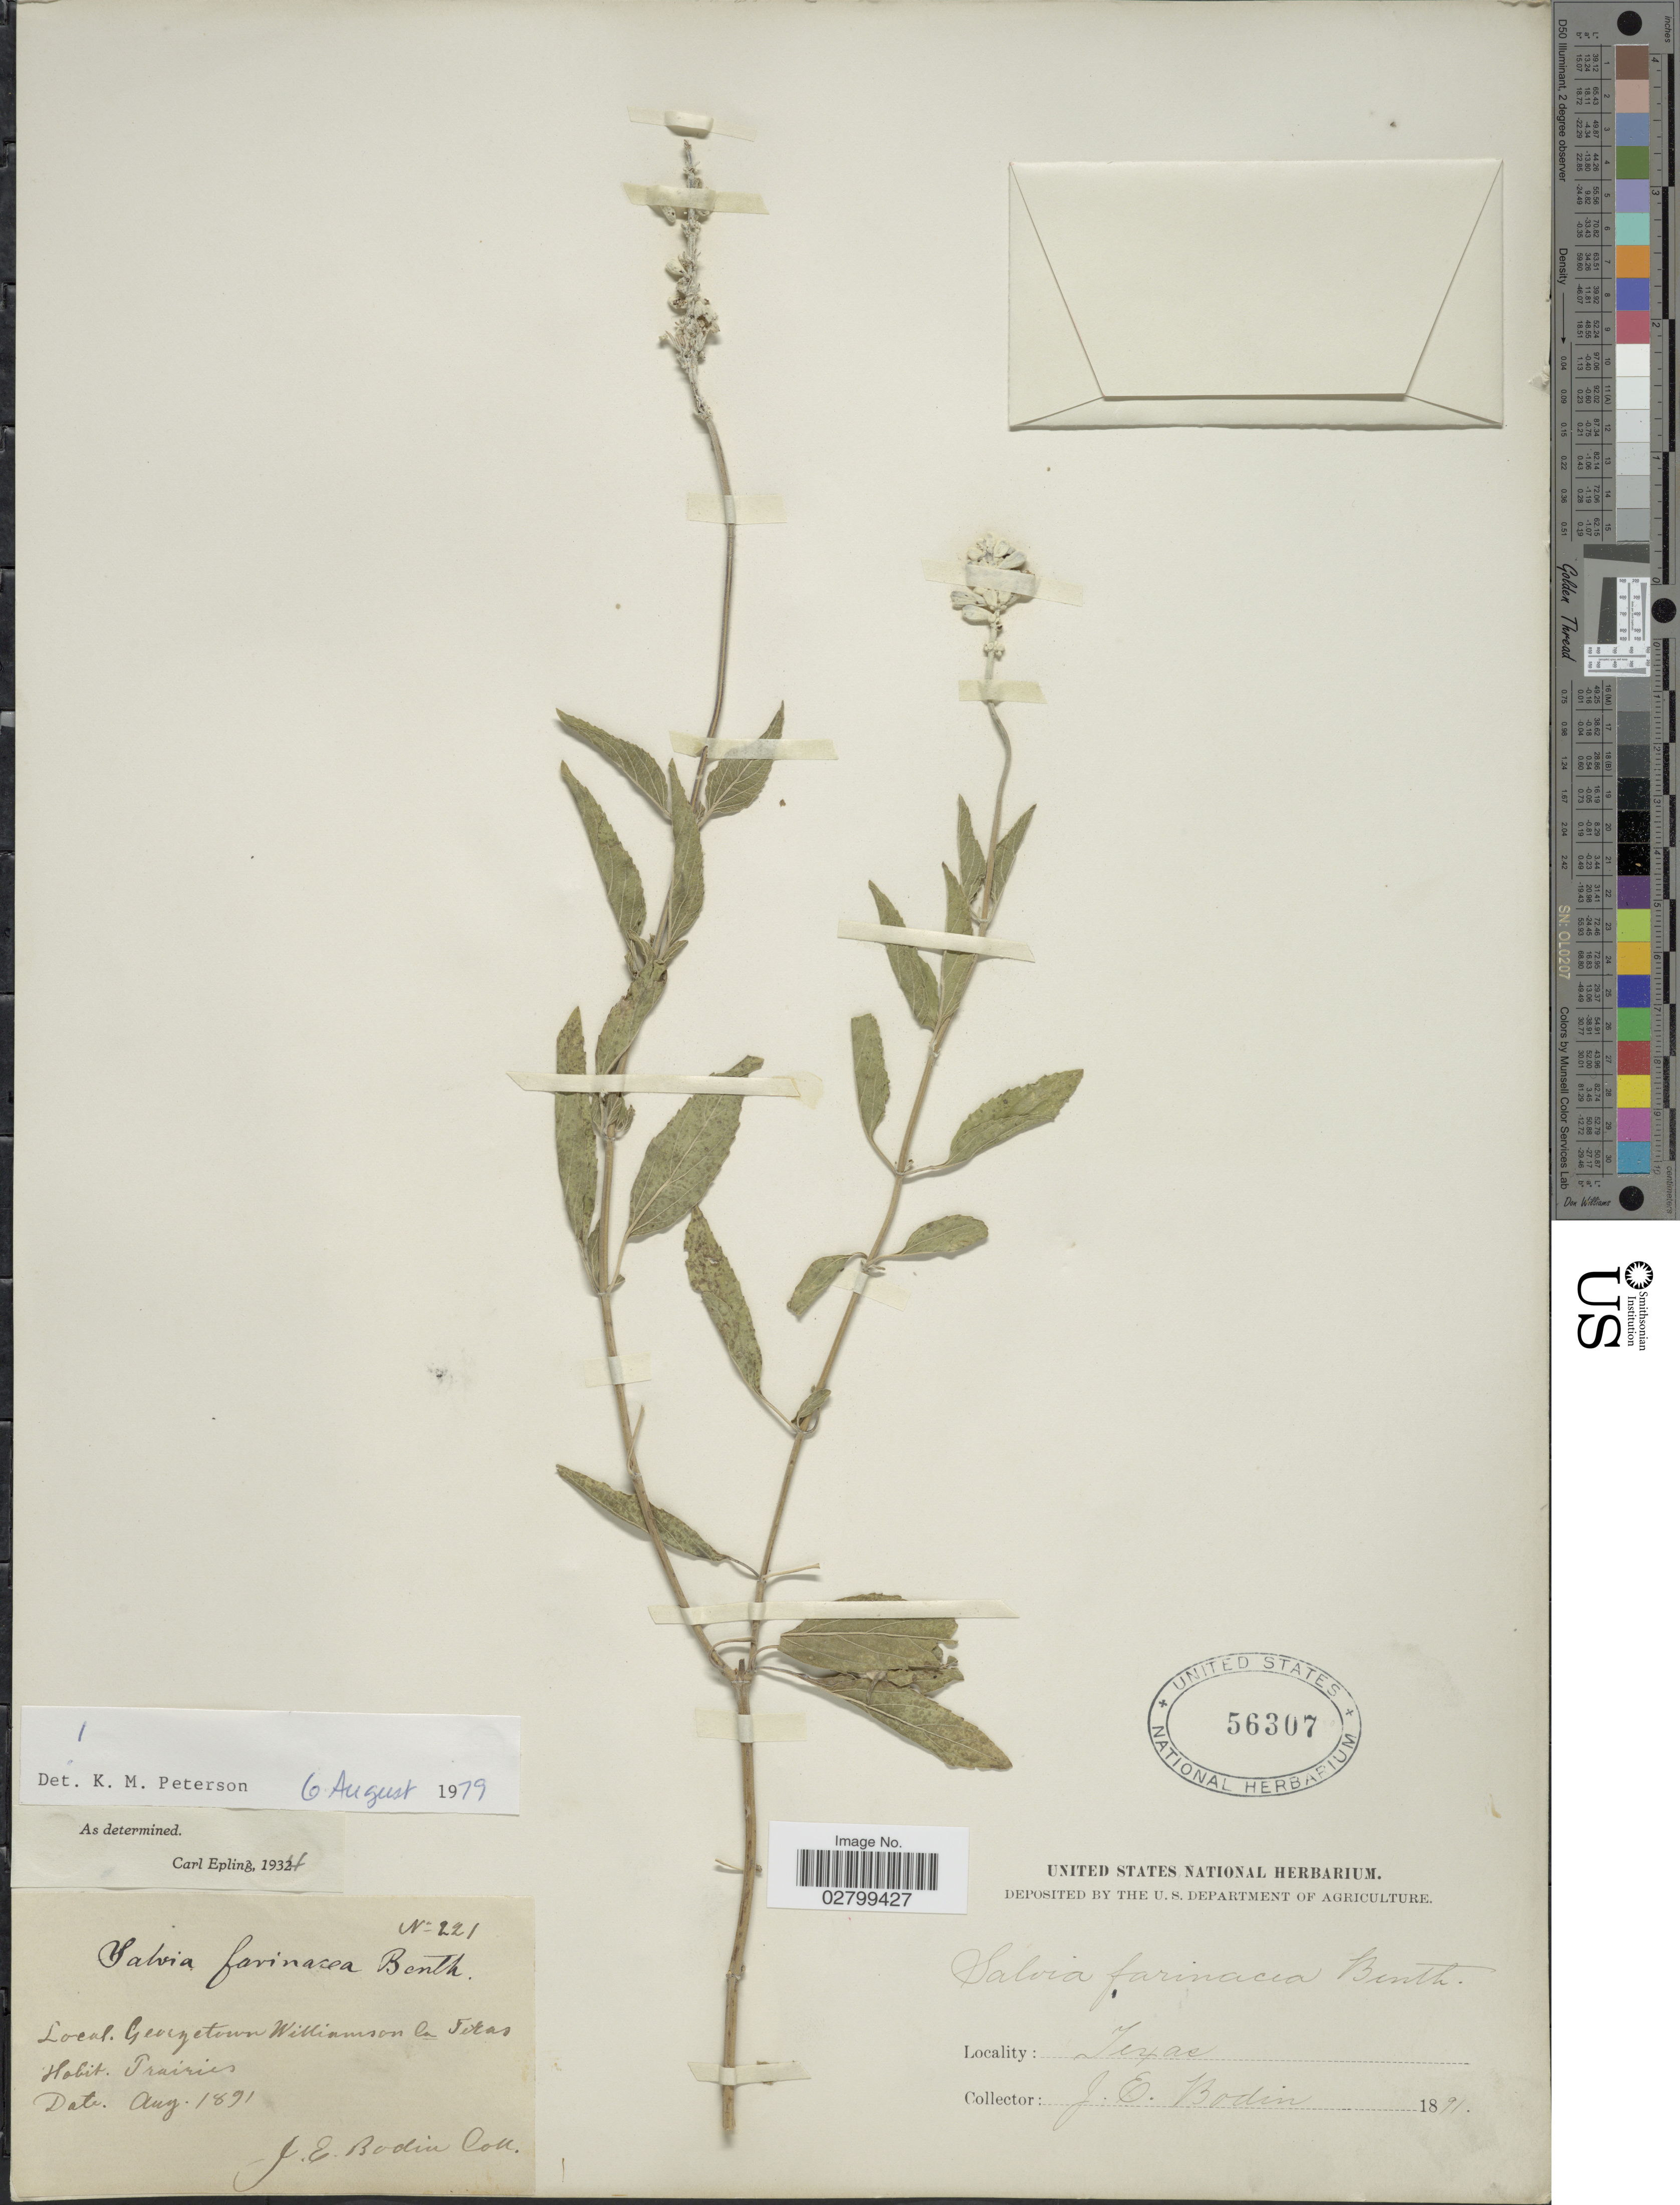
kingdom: Plantae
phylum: Tracheophyta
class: Magnoliopsida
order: Lamiales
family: Lamiaceae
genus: Salvia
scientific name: Salvia farinacea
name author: Benth.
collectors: J. E. Bodin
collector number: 221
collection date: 1891-08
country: United States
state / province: Texas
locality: Georgetown Williamson Co.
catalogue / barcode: US 56307